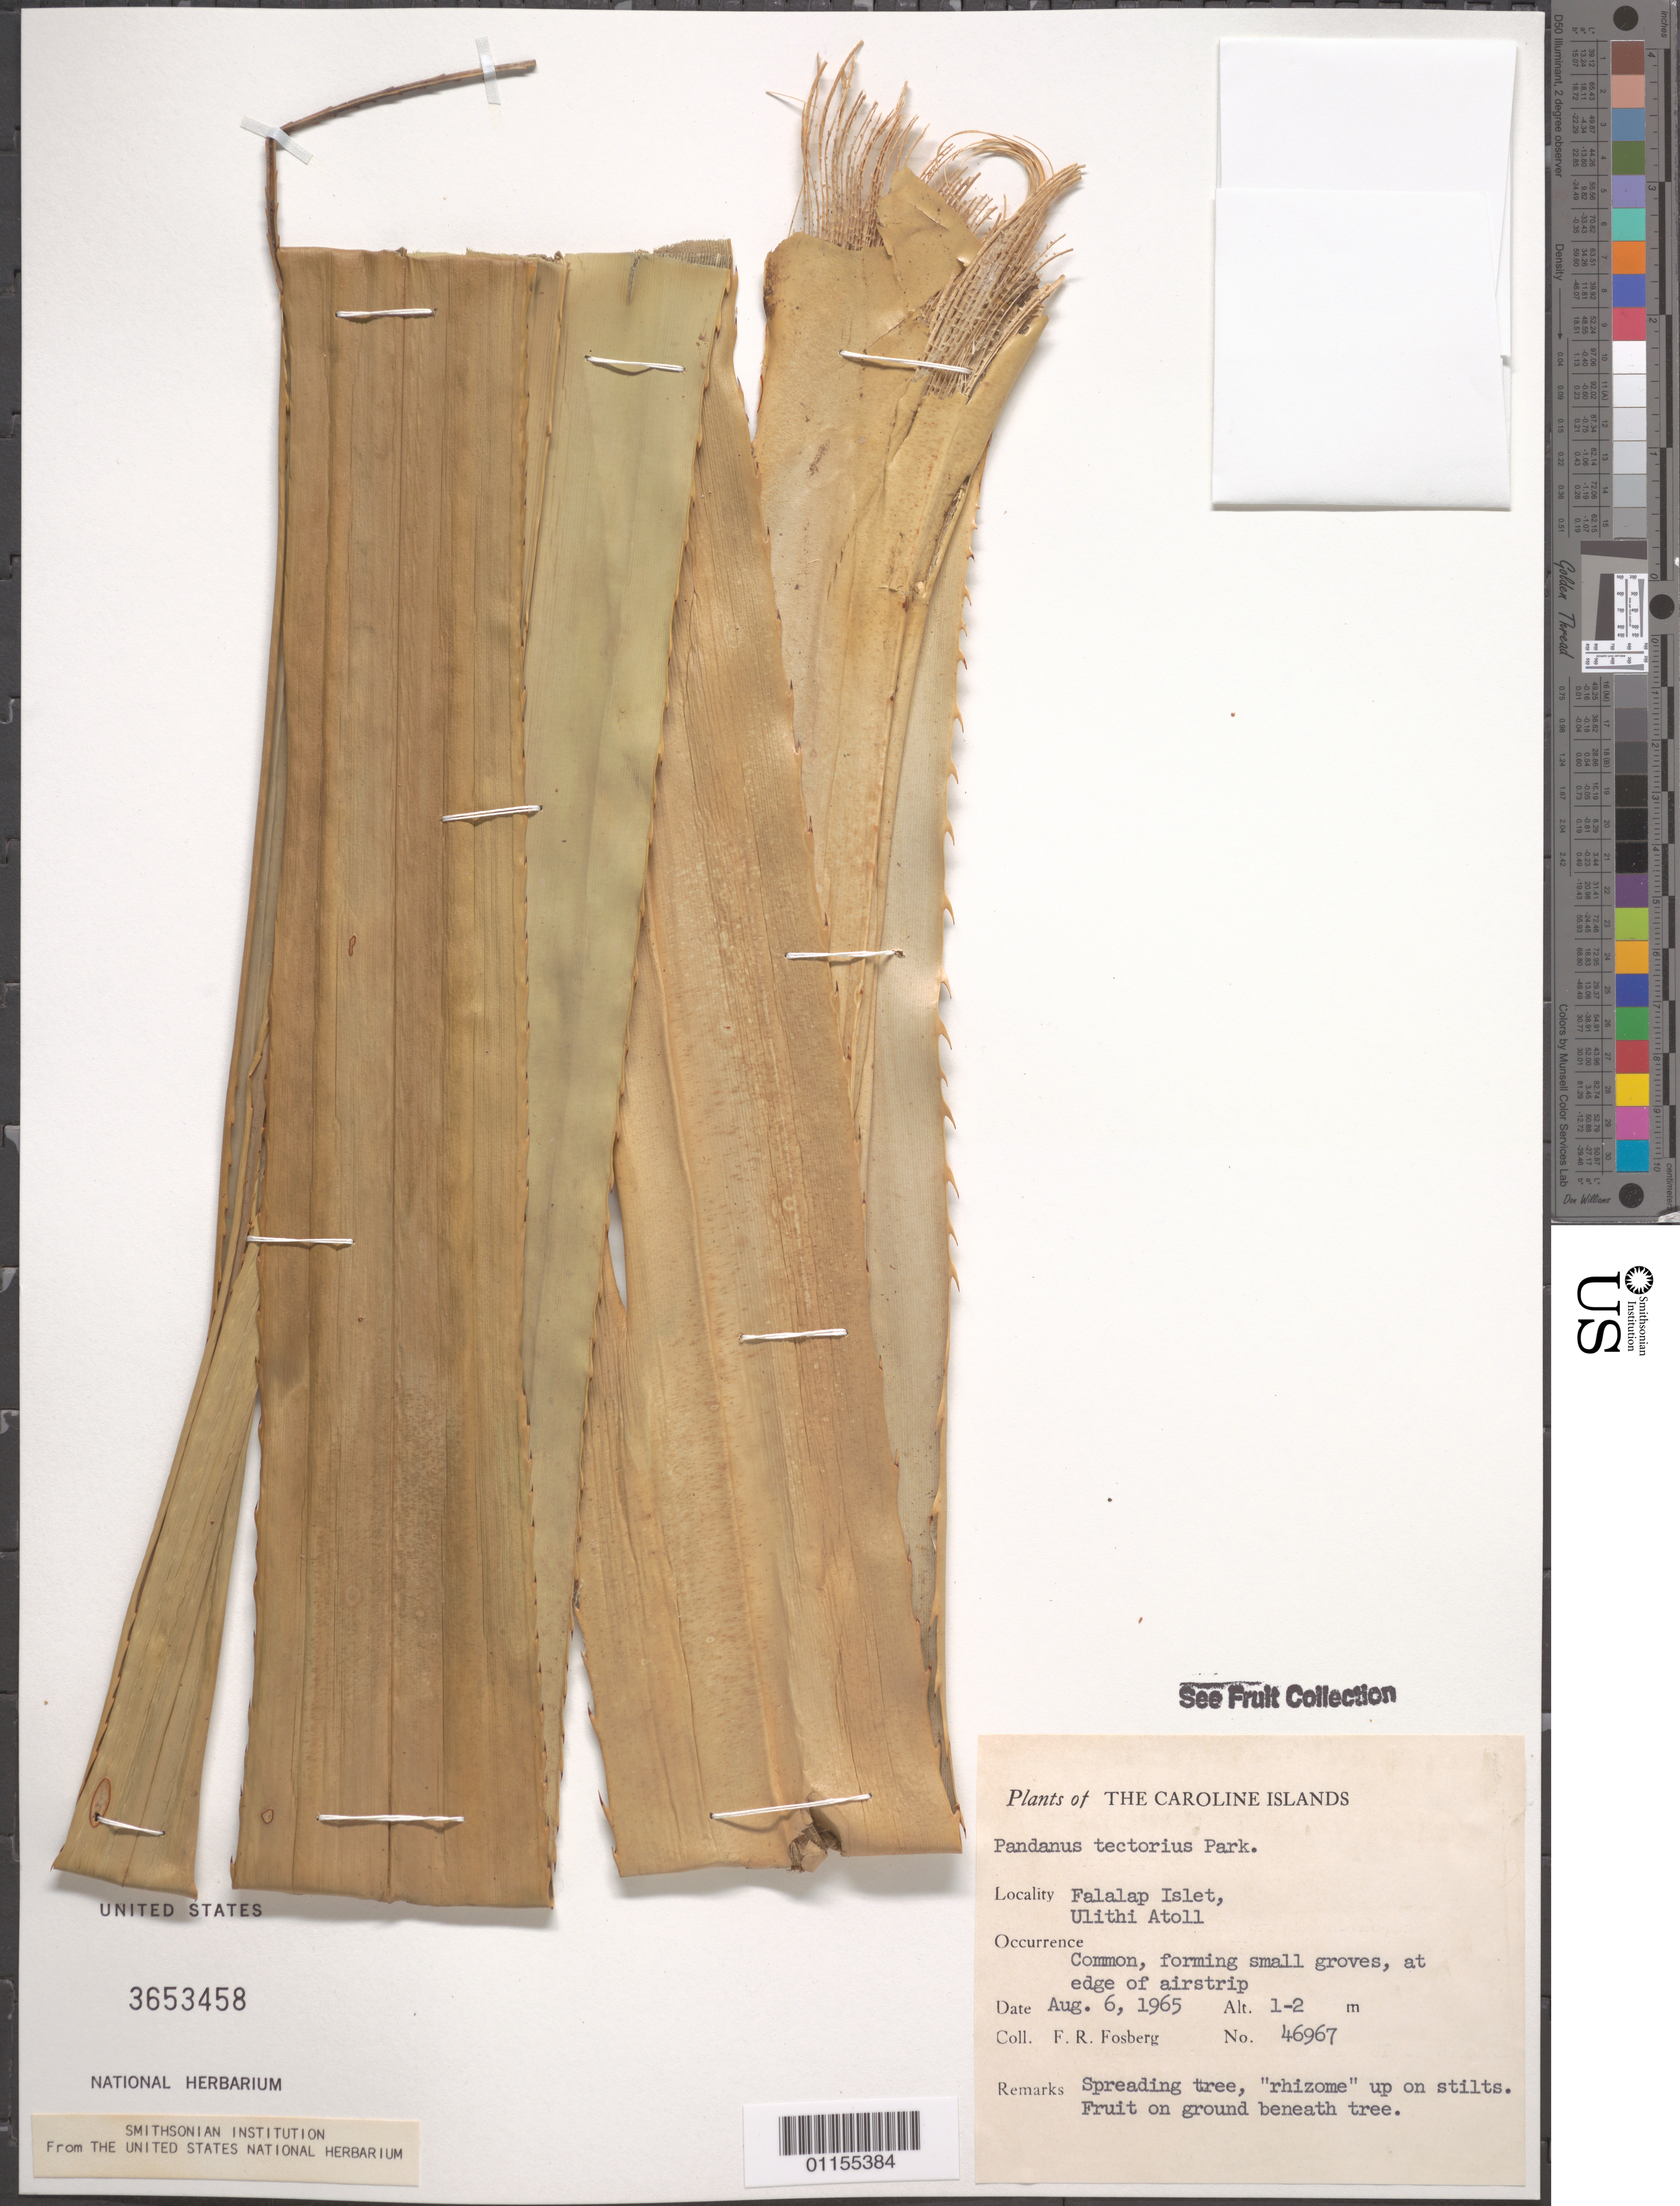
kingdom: Plantae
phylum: Tracheophyta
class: Liliopsida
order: Pandanales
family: Pandanaceae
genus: Pandanus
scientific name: Pandanus tectorius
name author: Parkinson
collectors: F. R. Fosberg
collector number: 46967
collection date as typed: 06 Aug 1965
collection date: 1965-08-06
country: Micronesia, Federated States of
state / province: Yap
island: Ulithi Atoll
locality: Falalap Islet, Ulithi Atoll.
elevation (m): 1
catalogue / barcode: US 3653458